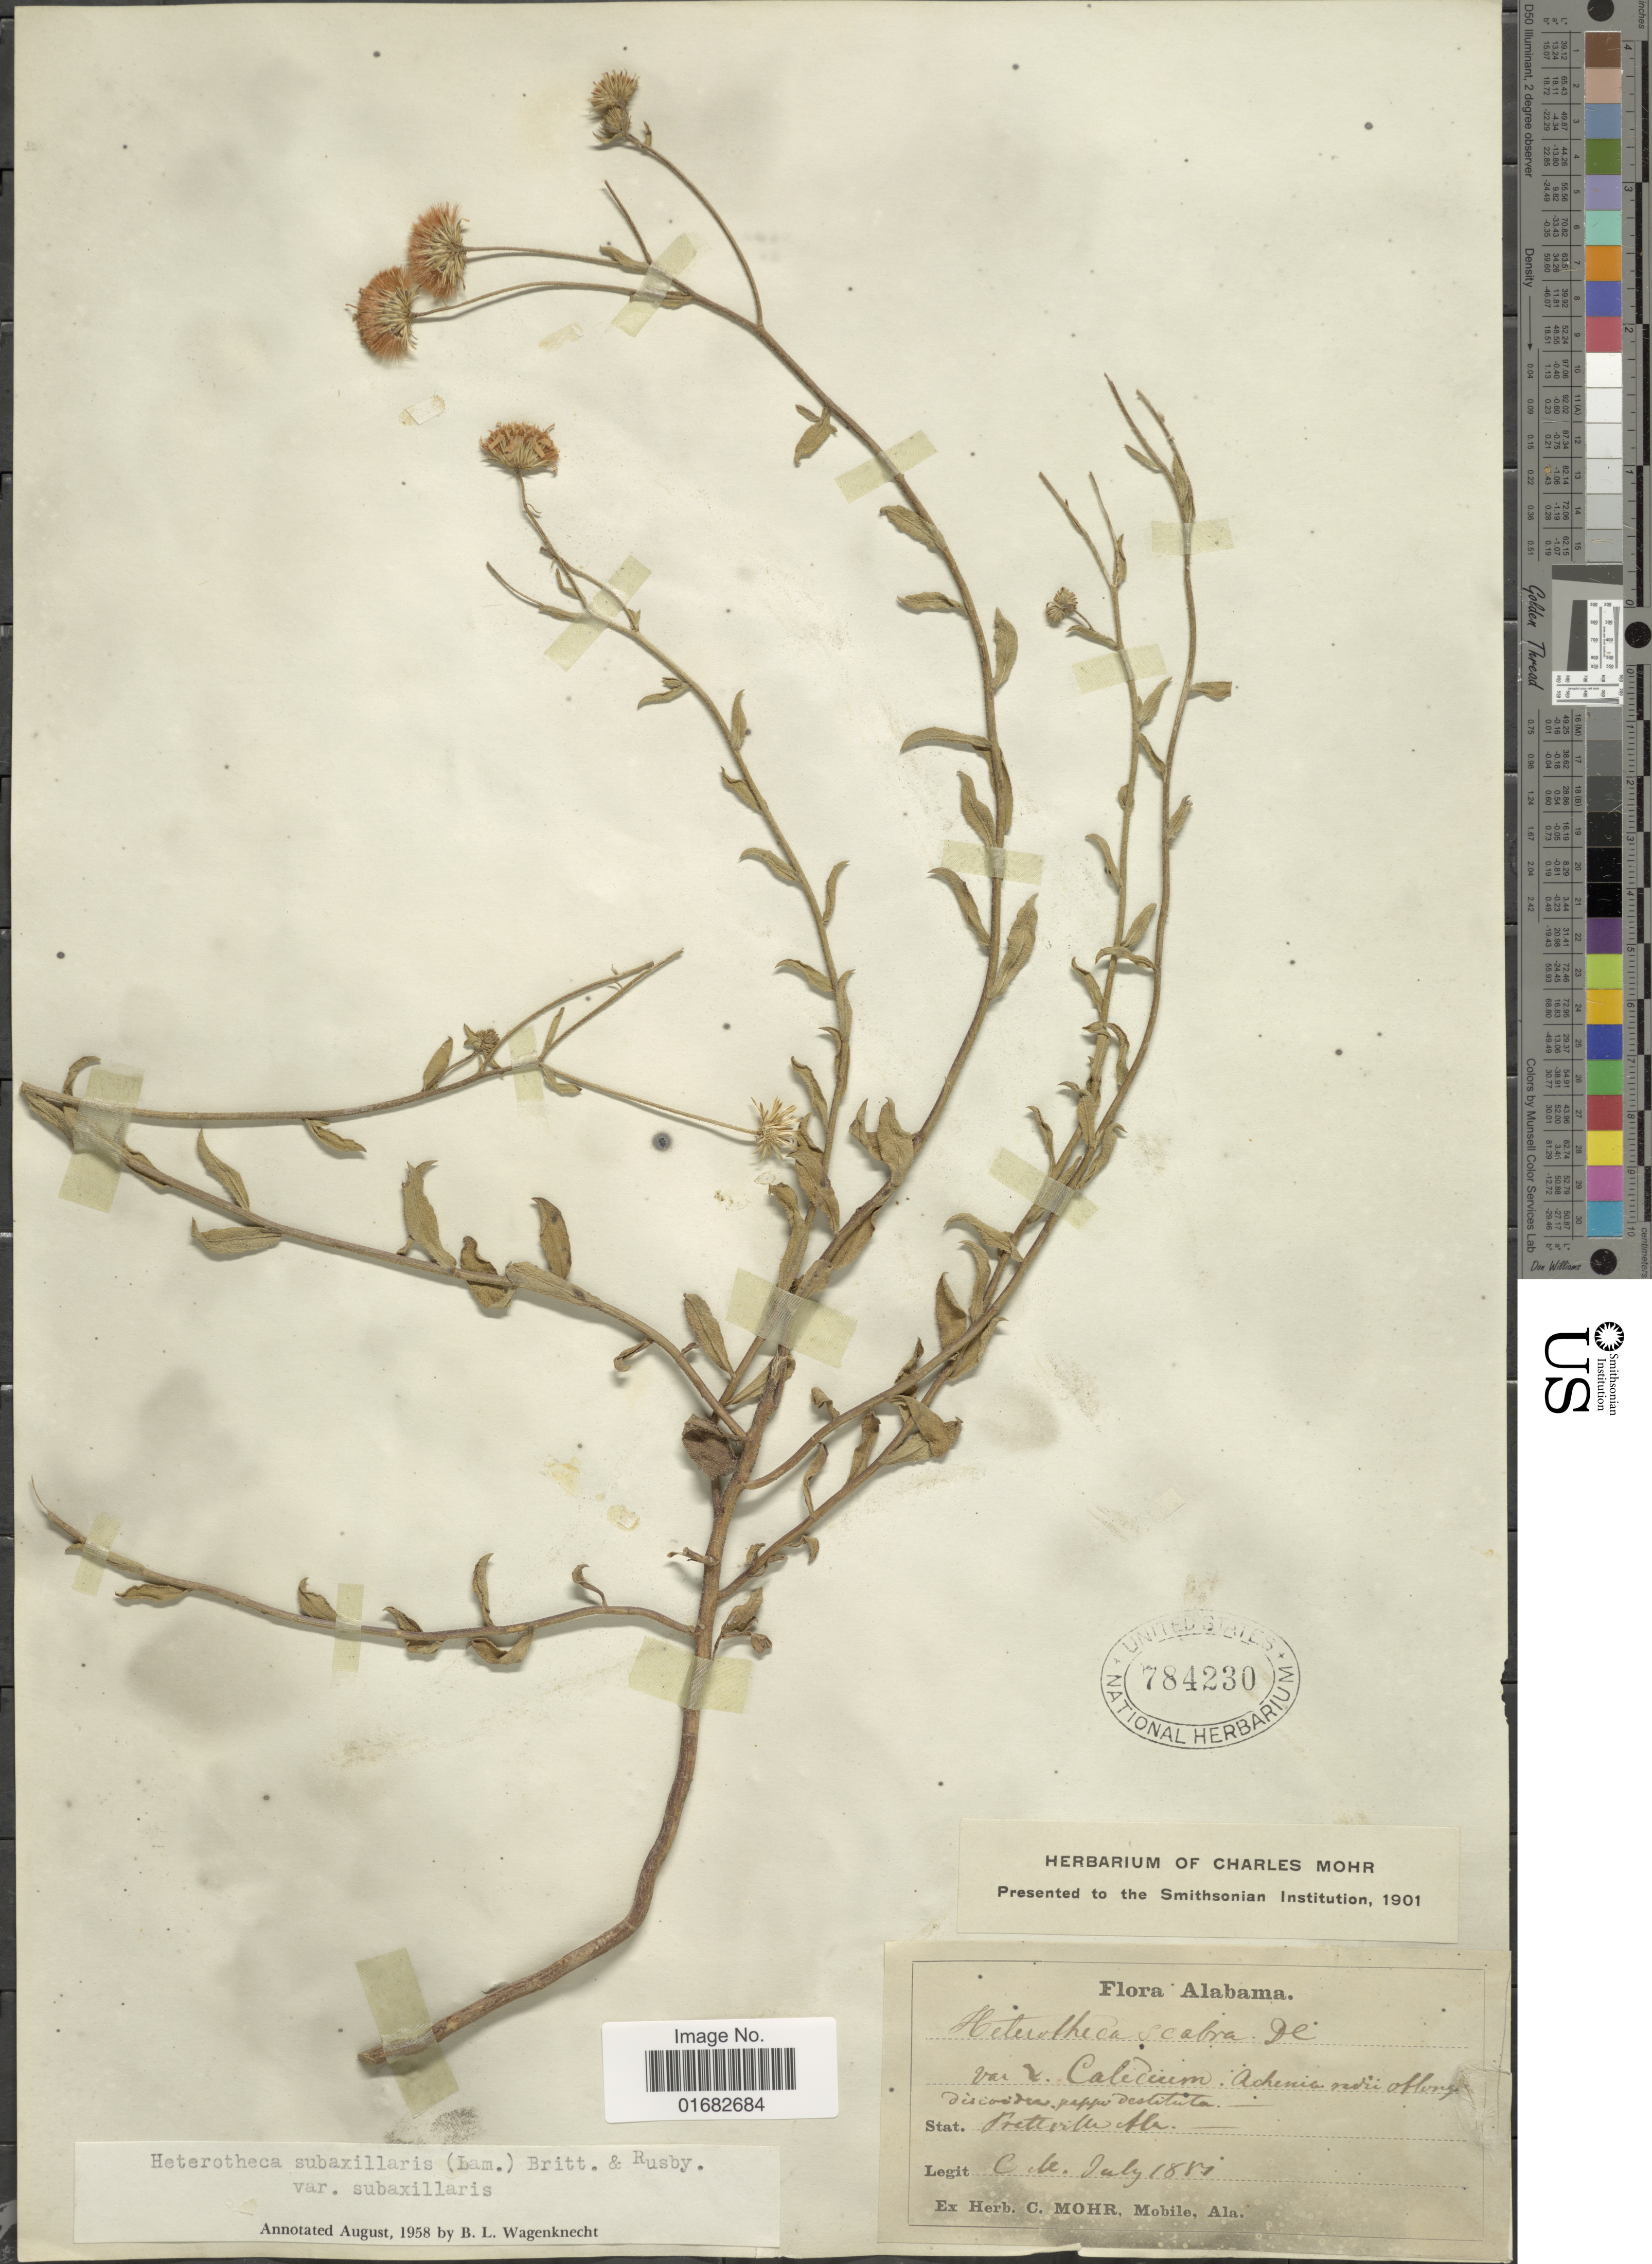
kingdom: Plantae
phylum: Tracheophyta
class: Magnoliopsida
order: Asterales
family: Asteraceae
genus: Heterotheca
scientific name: Heterotheca subaxillaris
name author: (Lam.) Britton & Rusby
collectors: C. T. Mohr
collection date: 1884-07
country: United States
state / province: Alabama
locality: Prattville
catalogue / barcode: US 784230